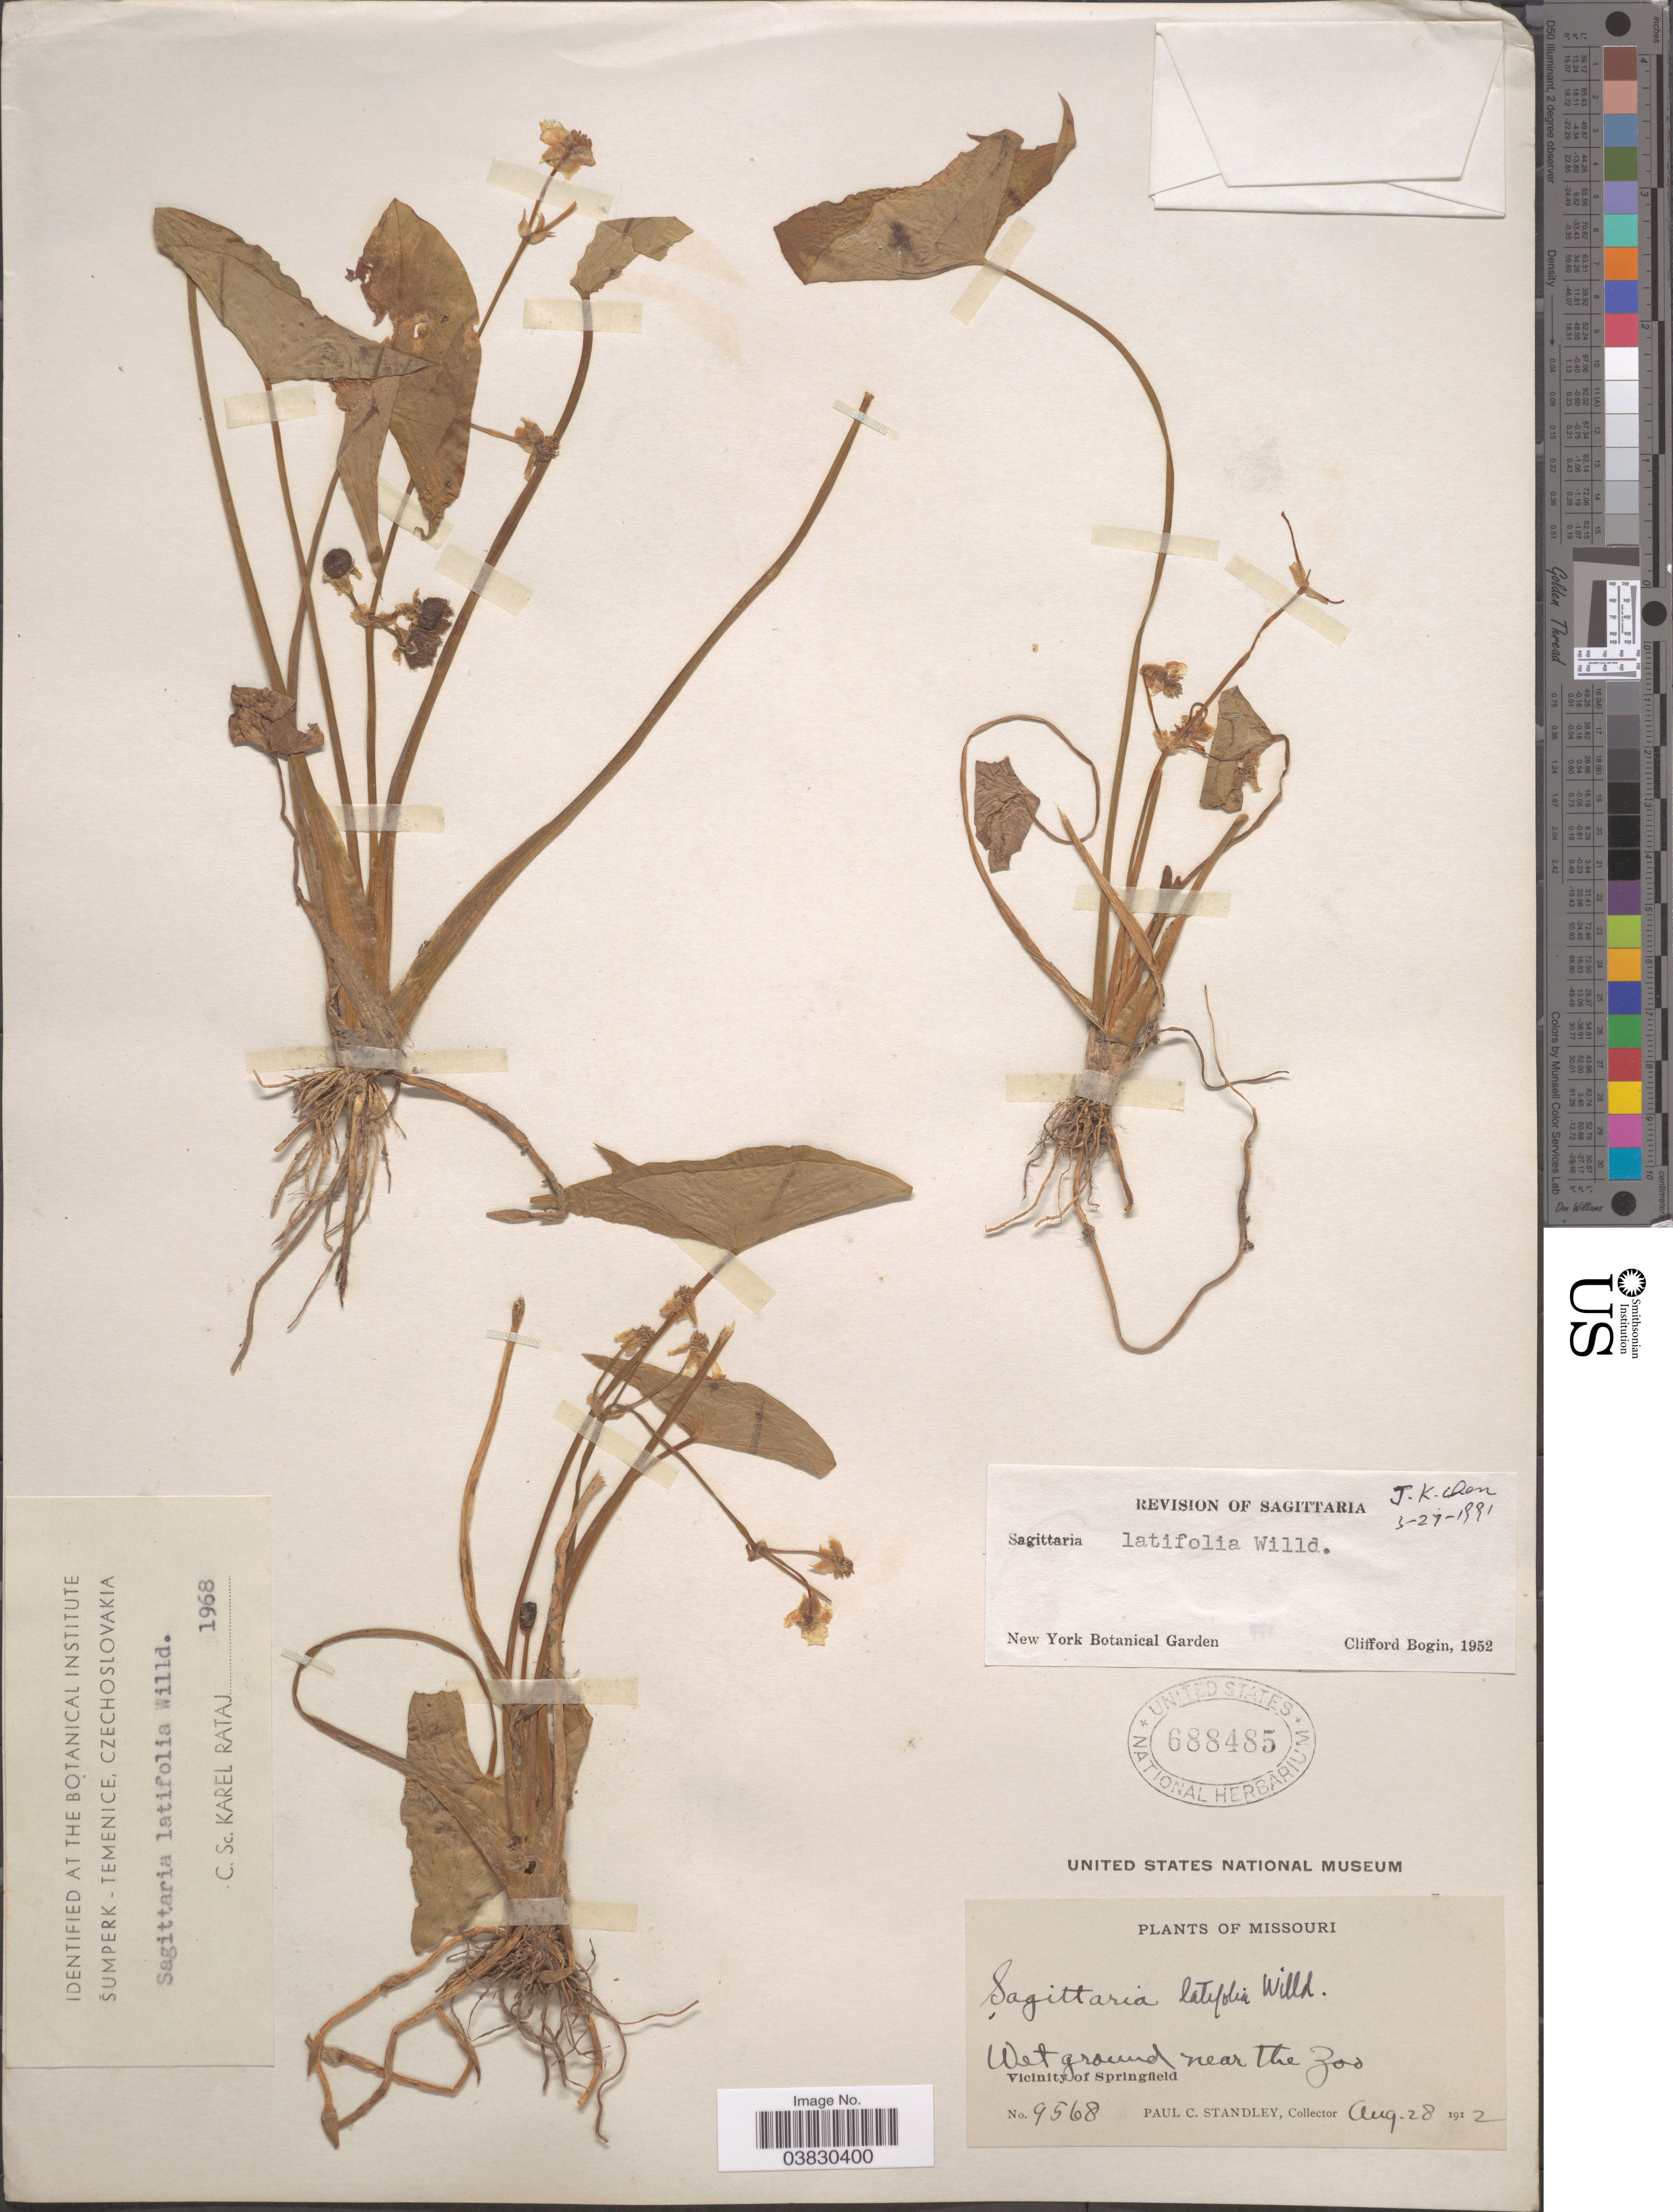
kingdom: Plantae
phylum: Tracheophyta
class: Liliopsida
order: Alismatales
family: Alismataceae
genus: Sagittaria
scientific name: Sagittaria variabilis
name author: Englem. ex A. Gray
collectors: P. C. Standley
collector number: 9568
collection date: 1912-08-28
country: United States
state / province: Missouri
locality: Wet grounds near the zoo. Vicinity of Springfield.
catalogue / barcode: US 688485